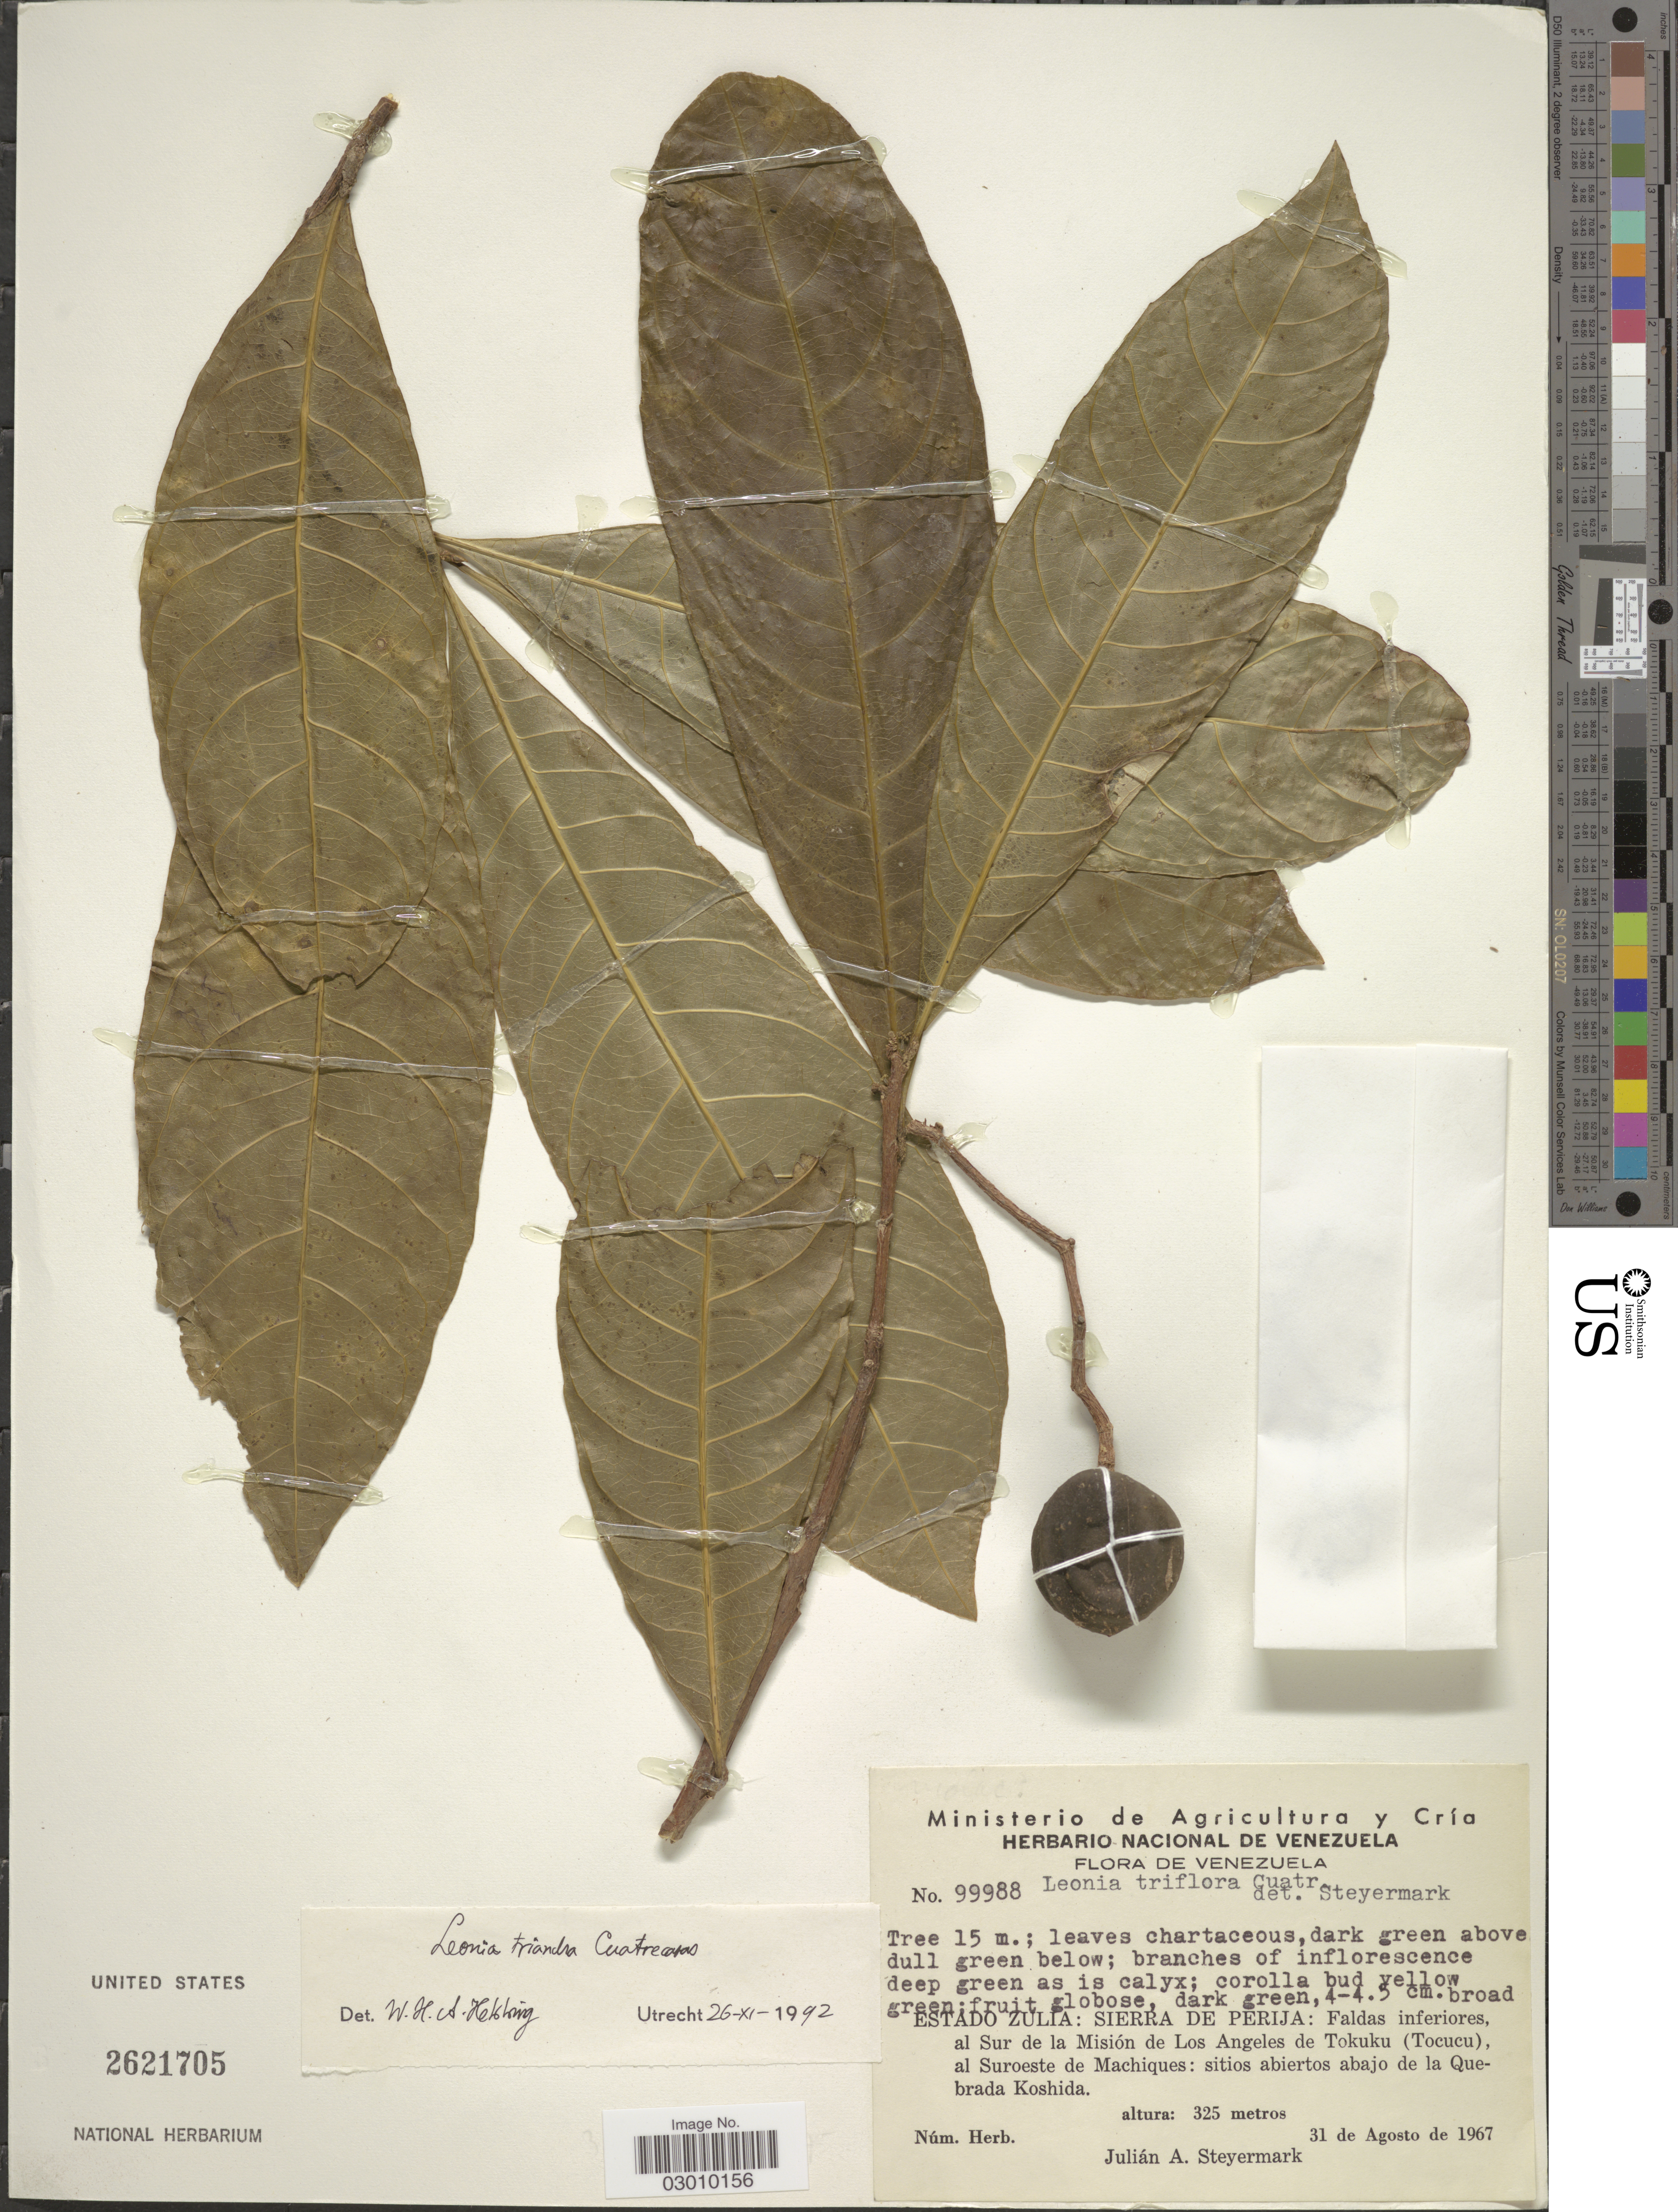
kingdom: Plantae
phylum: Tracheophyta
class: Magnoliopsida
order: Malpighiales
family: Violaceae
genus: Leonia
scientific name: Leonia triandra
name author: Cuatrec.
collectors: J. Steyermark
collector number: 99988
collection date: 1967-08-31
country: Venezuela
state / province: Zulia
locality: Sierra de Perija: Faldas inferiores, al Sur de la Misión de Los Angeles de Tokuku (Tocucu), al Suroeste de Machiques: sitios abiertos abajo de la Quebrada Koshida.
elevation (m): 25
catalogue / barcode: US 2621705